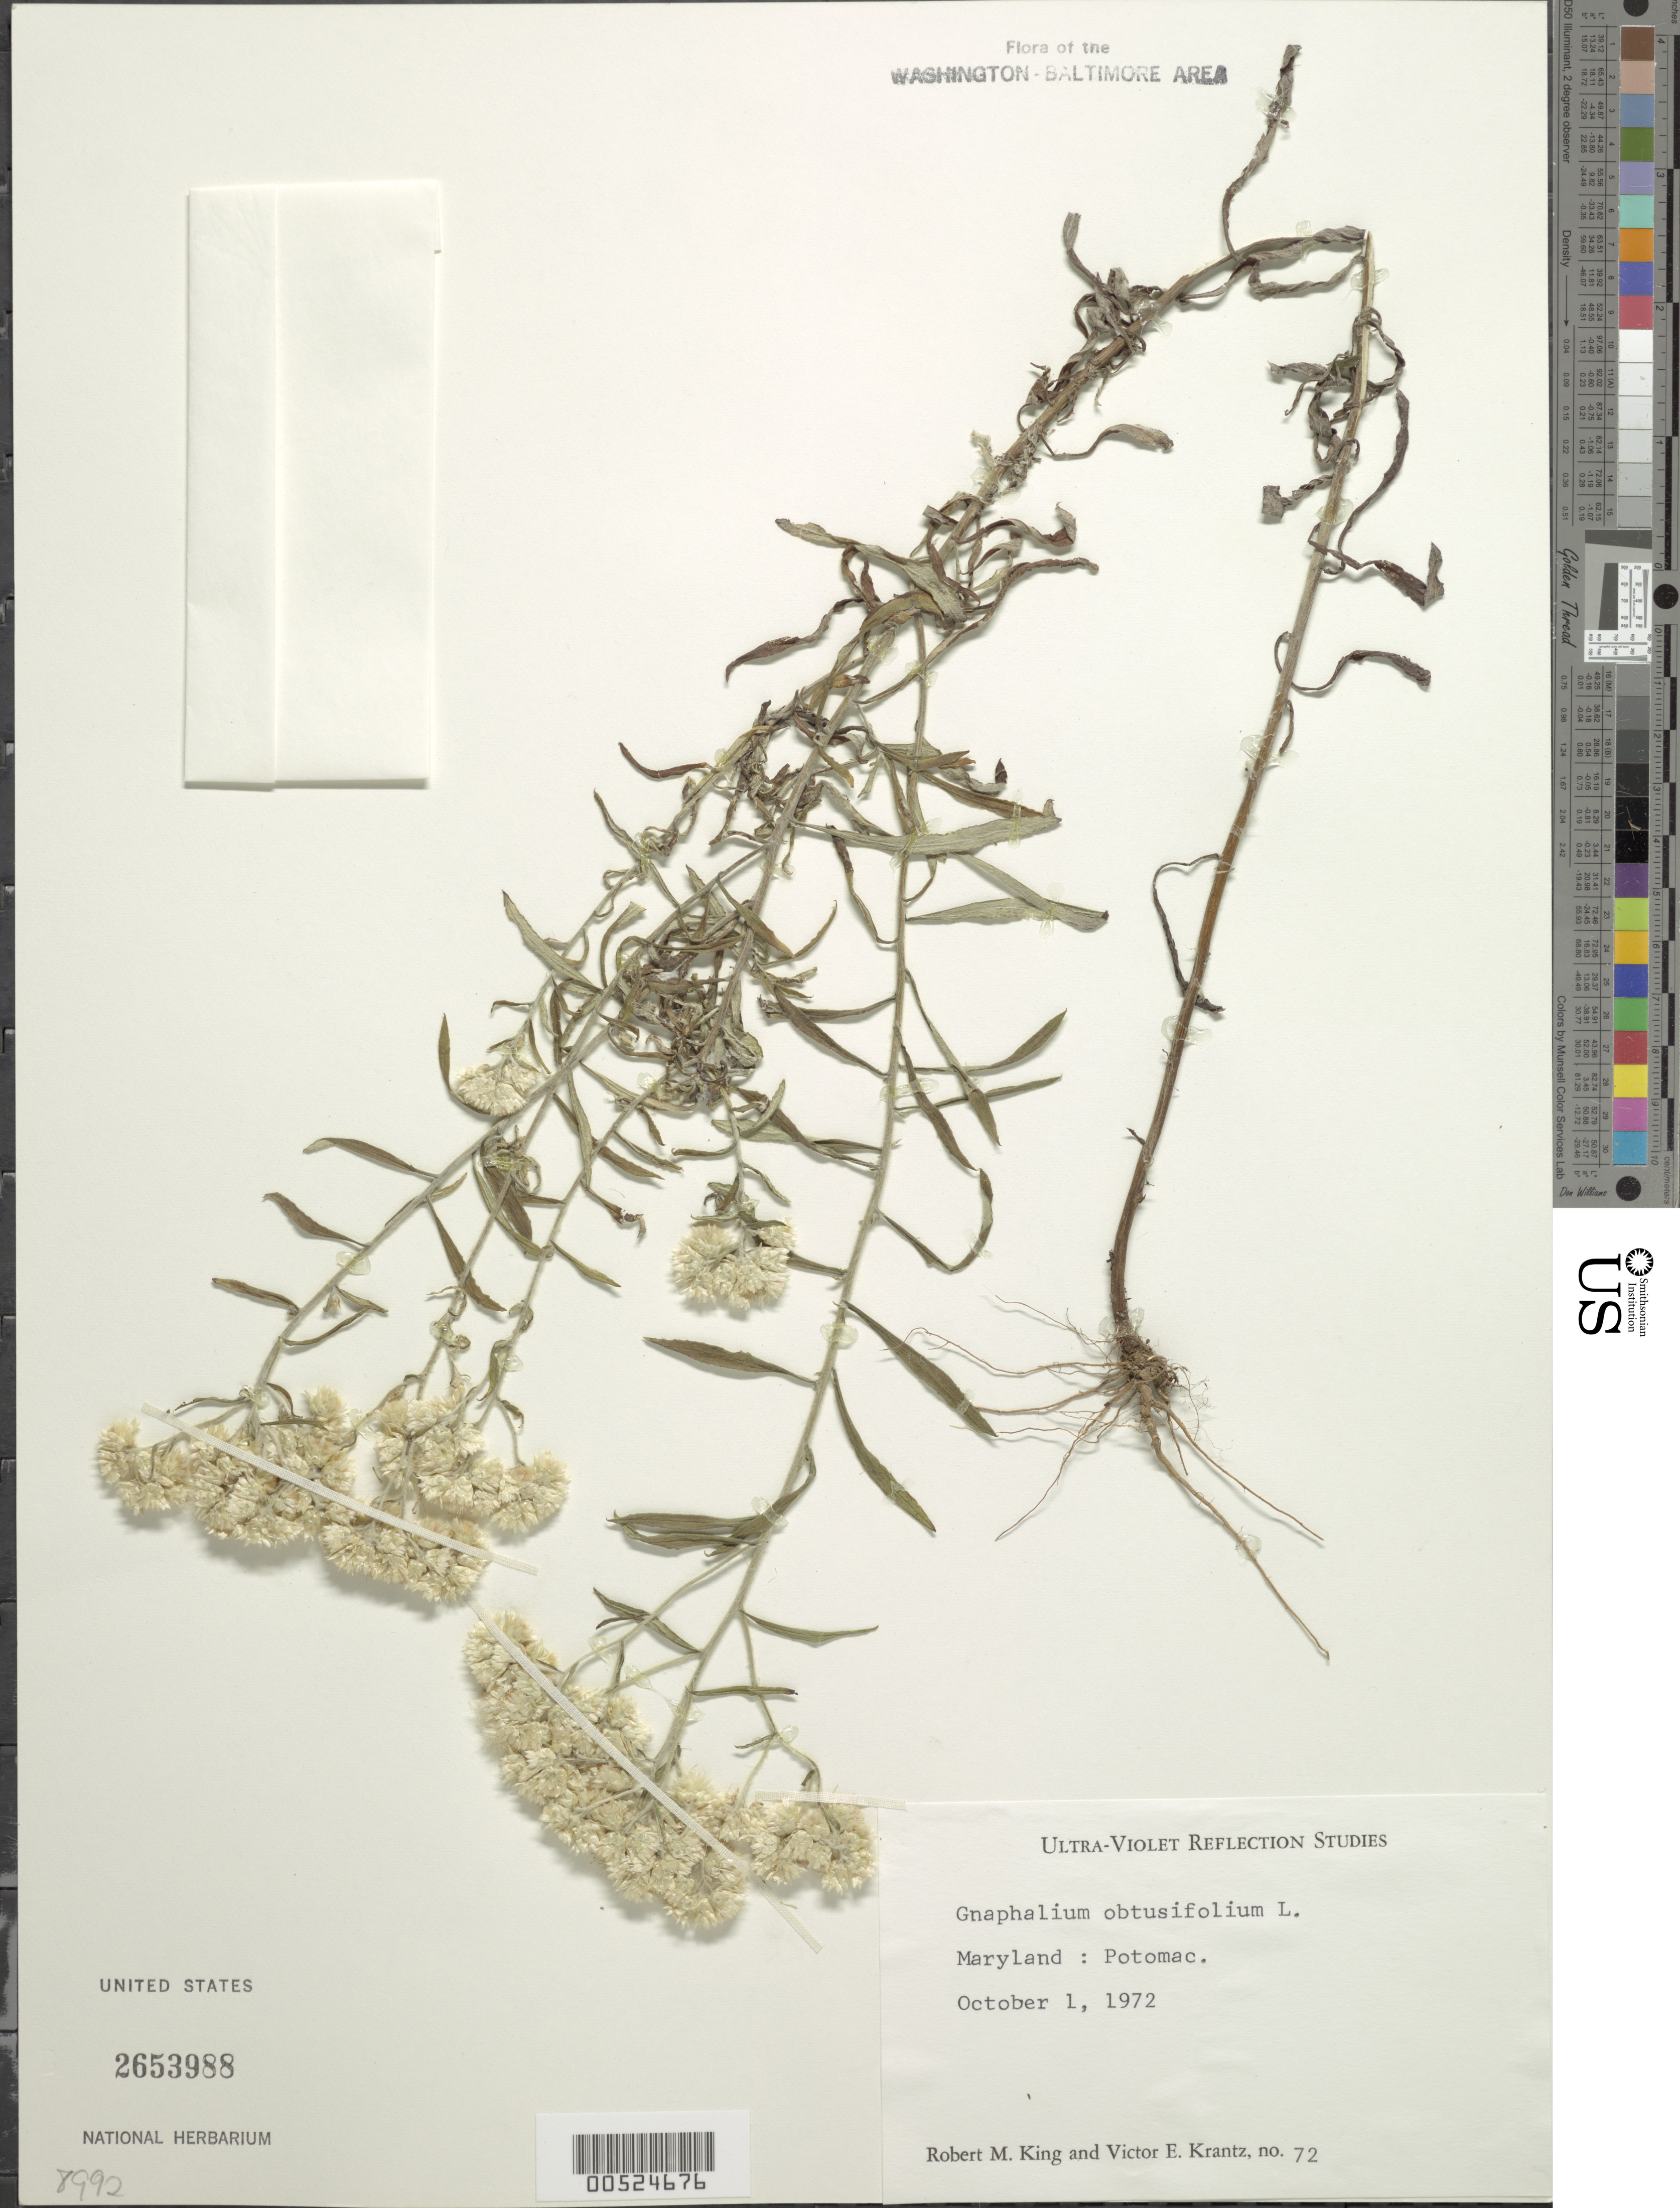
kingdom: Plantae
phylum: Tracheophyta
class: Magnoliopsida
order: Asterales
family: Asteraceae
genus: Pseudognaphalium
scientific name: Pseudognaphalium obtusifolium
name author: (L.) Hilliard & B.L. Burtt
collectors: R. M. King & V. Krantz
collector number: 72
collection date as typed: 01 Oct 1972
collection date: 1972-10-01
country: United States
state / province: Maryland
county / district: Montgomery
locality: Potomac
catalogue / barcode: US 2653988